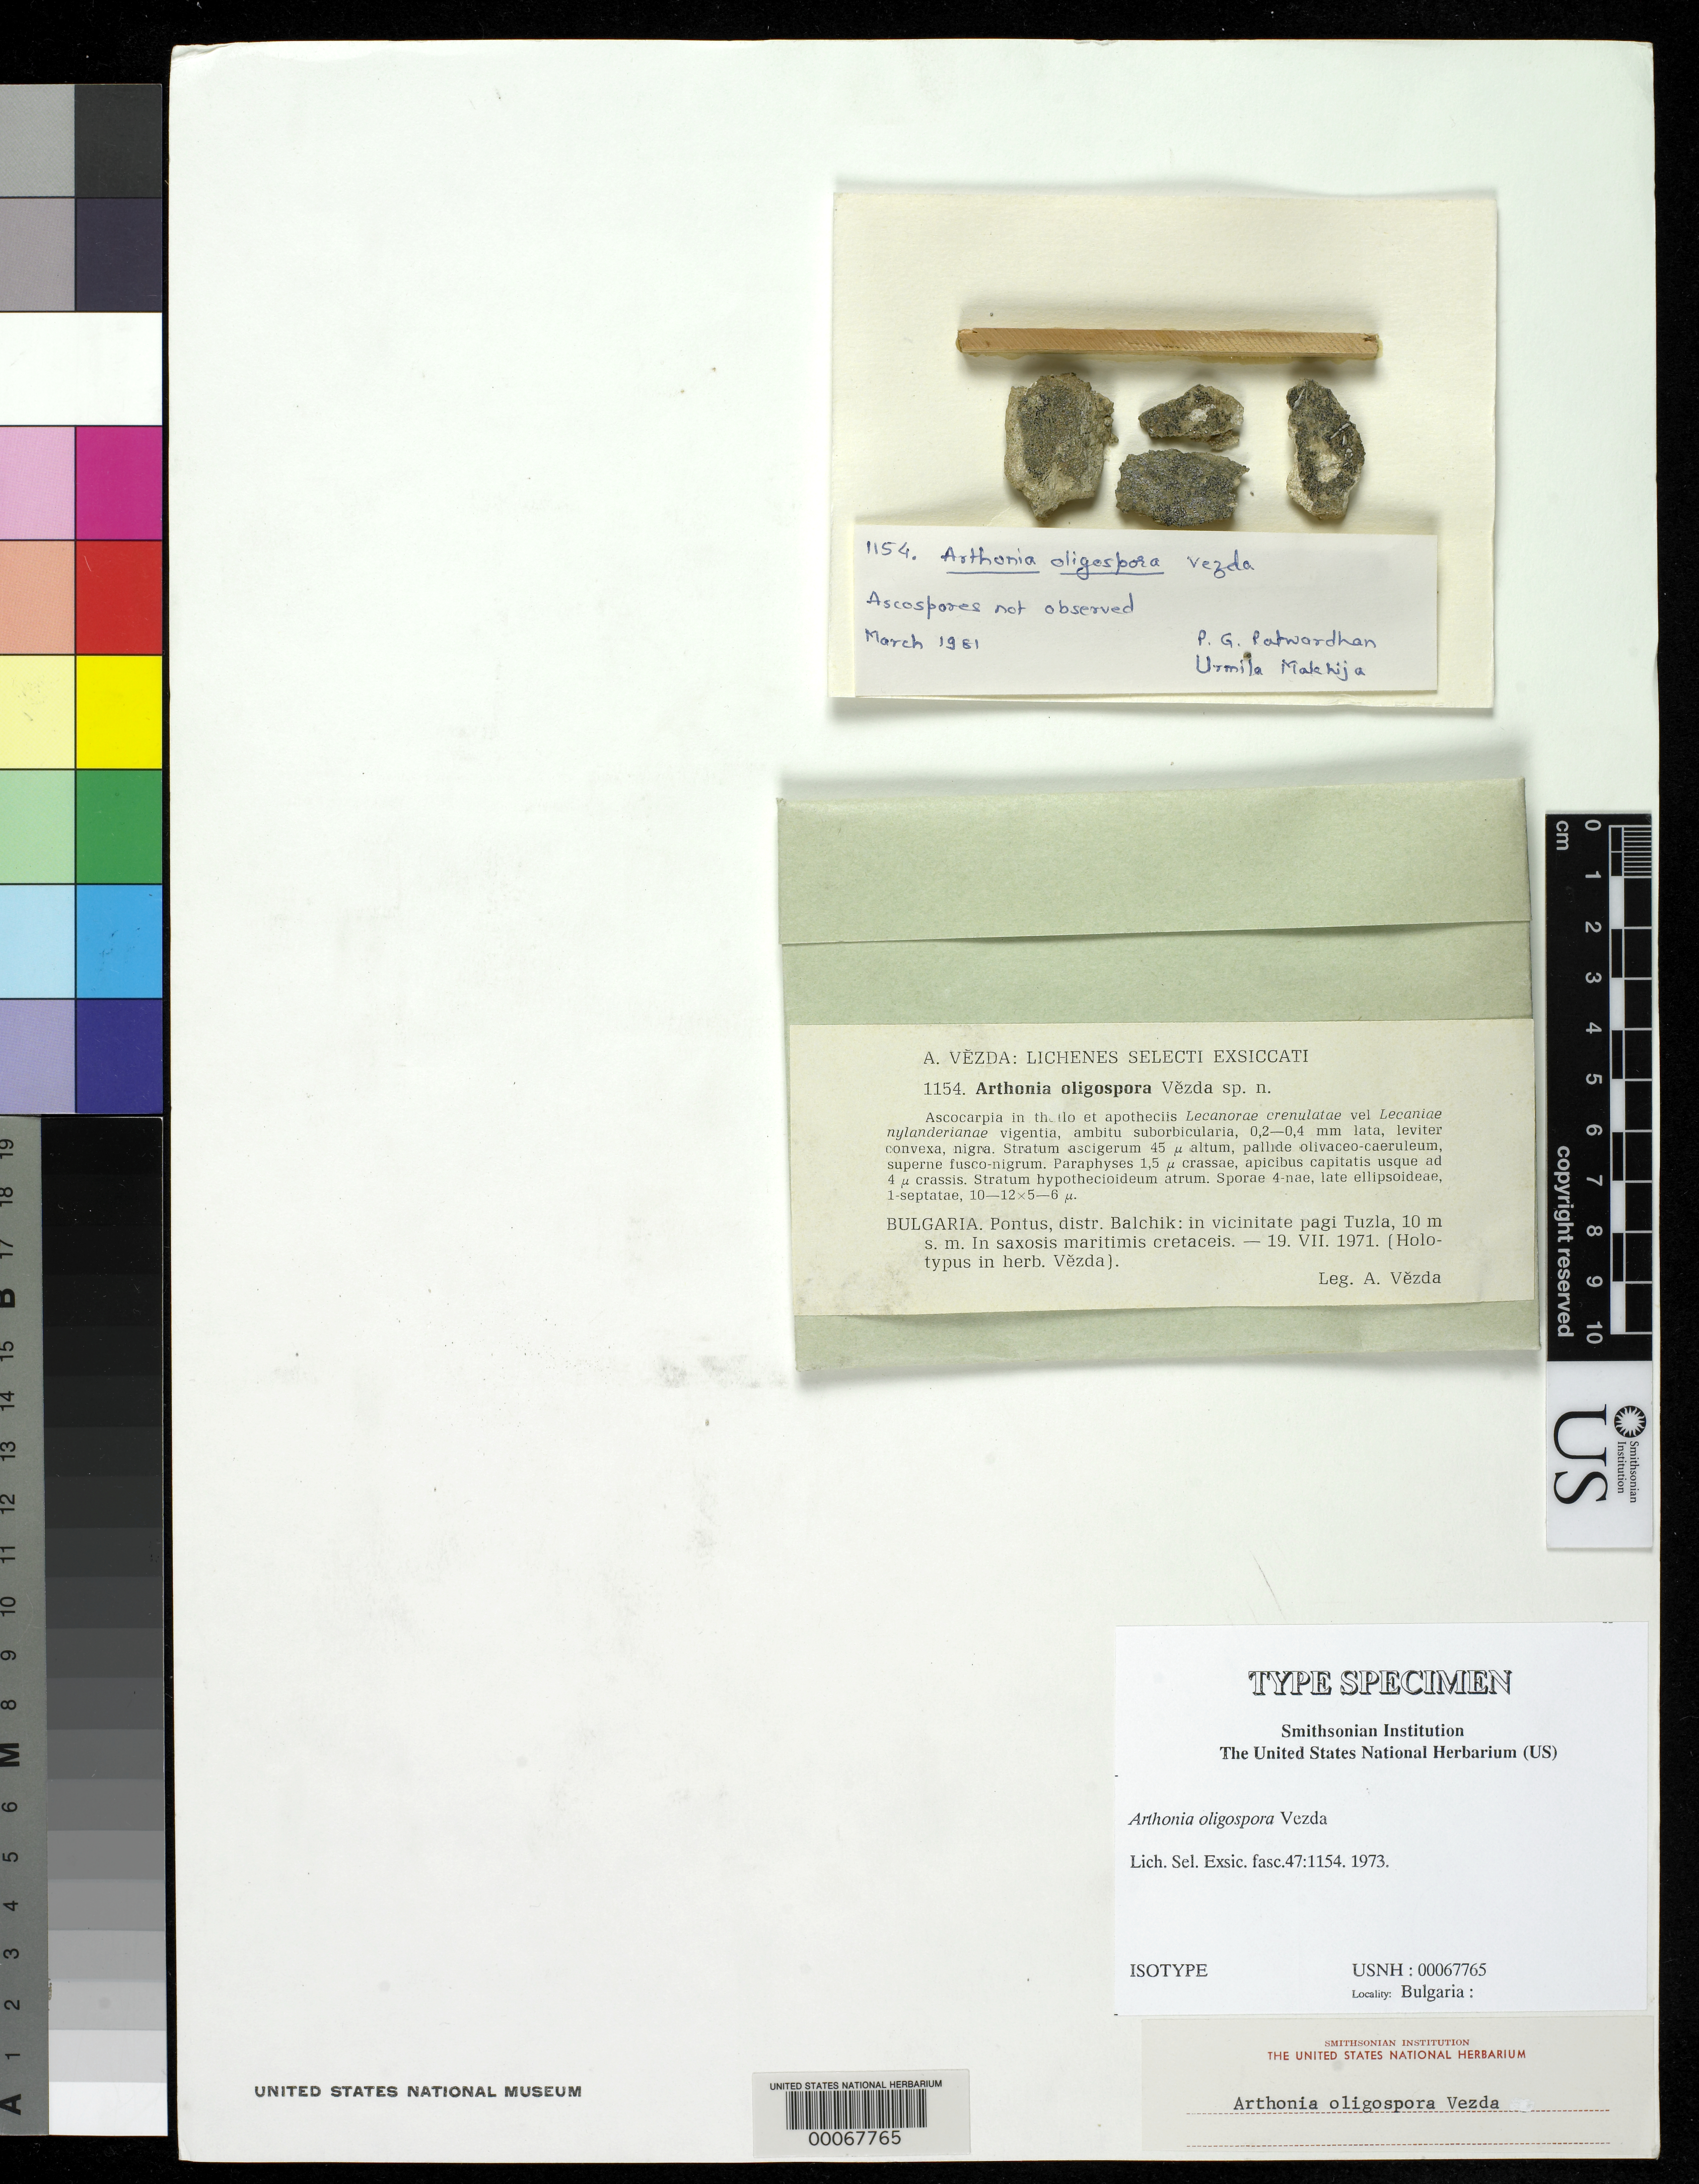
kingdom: Fungi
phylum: Ascomycota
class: Arthoniomycetes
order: Arthoniales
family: Arthoniaceae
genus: Arthonia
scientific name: Arthonia oligospora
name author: Vezda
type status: Isotype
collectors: A. Vezda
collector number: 1154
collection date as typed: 19 Jul 1971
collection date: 1971-07-19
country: Bulgaria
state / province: Varna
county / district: Pontus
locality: Balchik, in vicinitate Pagi Tuzla. [Balchik, in vicinity of Tuzla District/Village.]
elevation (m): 10